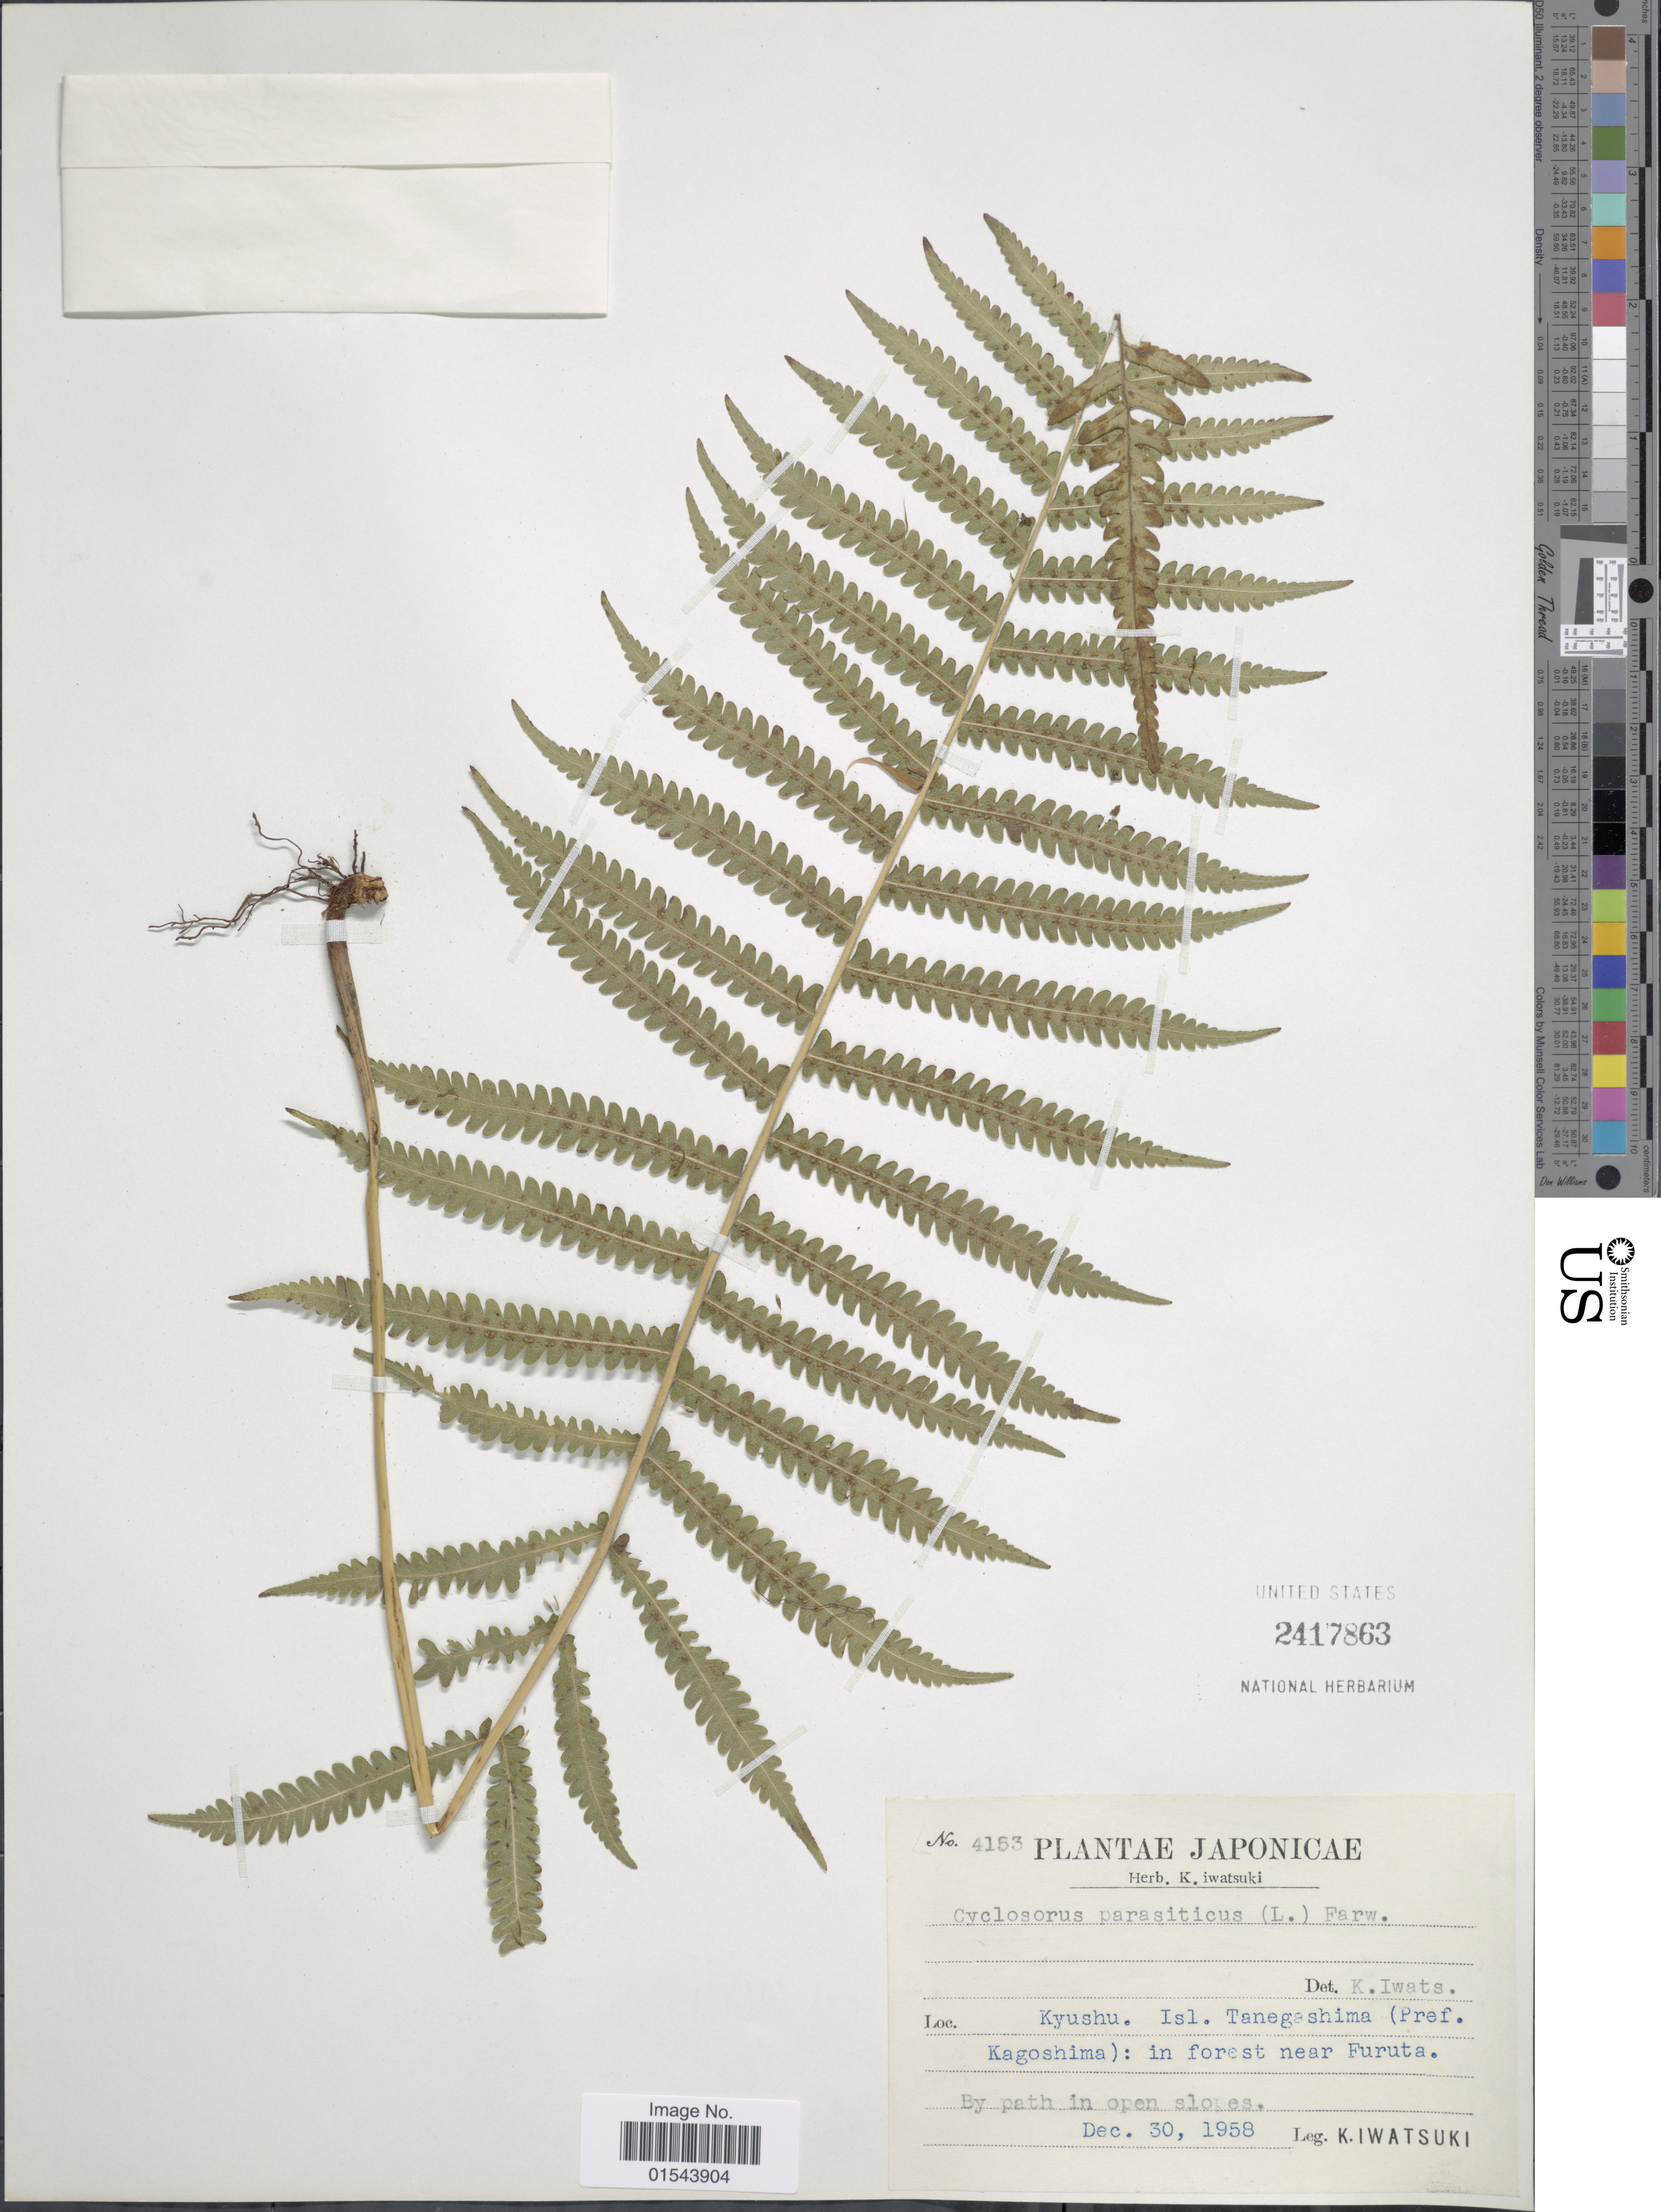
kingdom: Plantae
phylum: Tracheophyta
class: Polypodiopsida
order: Polypodiales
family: Thelypteridaceae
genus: Christella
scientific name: Christella parasitica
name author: (L.) H. Lév.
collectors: K. Iwatsuki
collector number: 4153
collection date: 1958-12-30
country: Japan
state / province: Kagosima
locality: Kyushu. Isl. Tanegashima (Pref. Kagoshima): in forest knear Furuta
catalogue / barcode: US 2417863